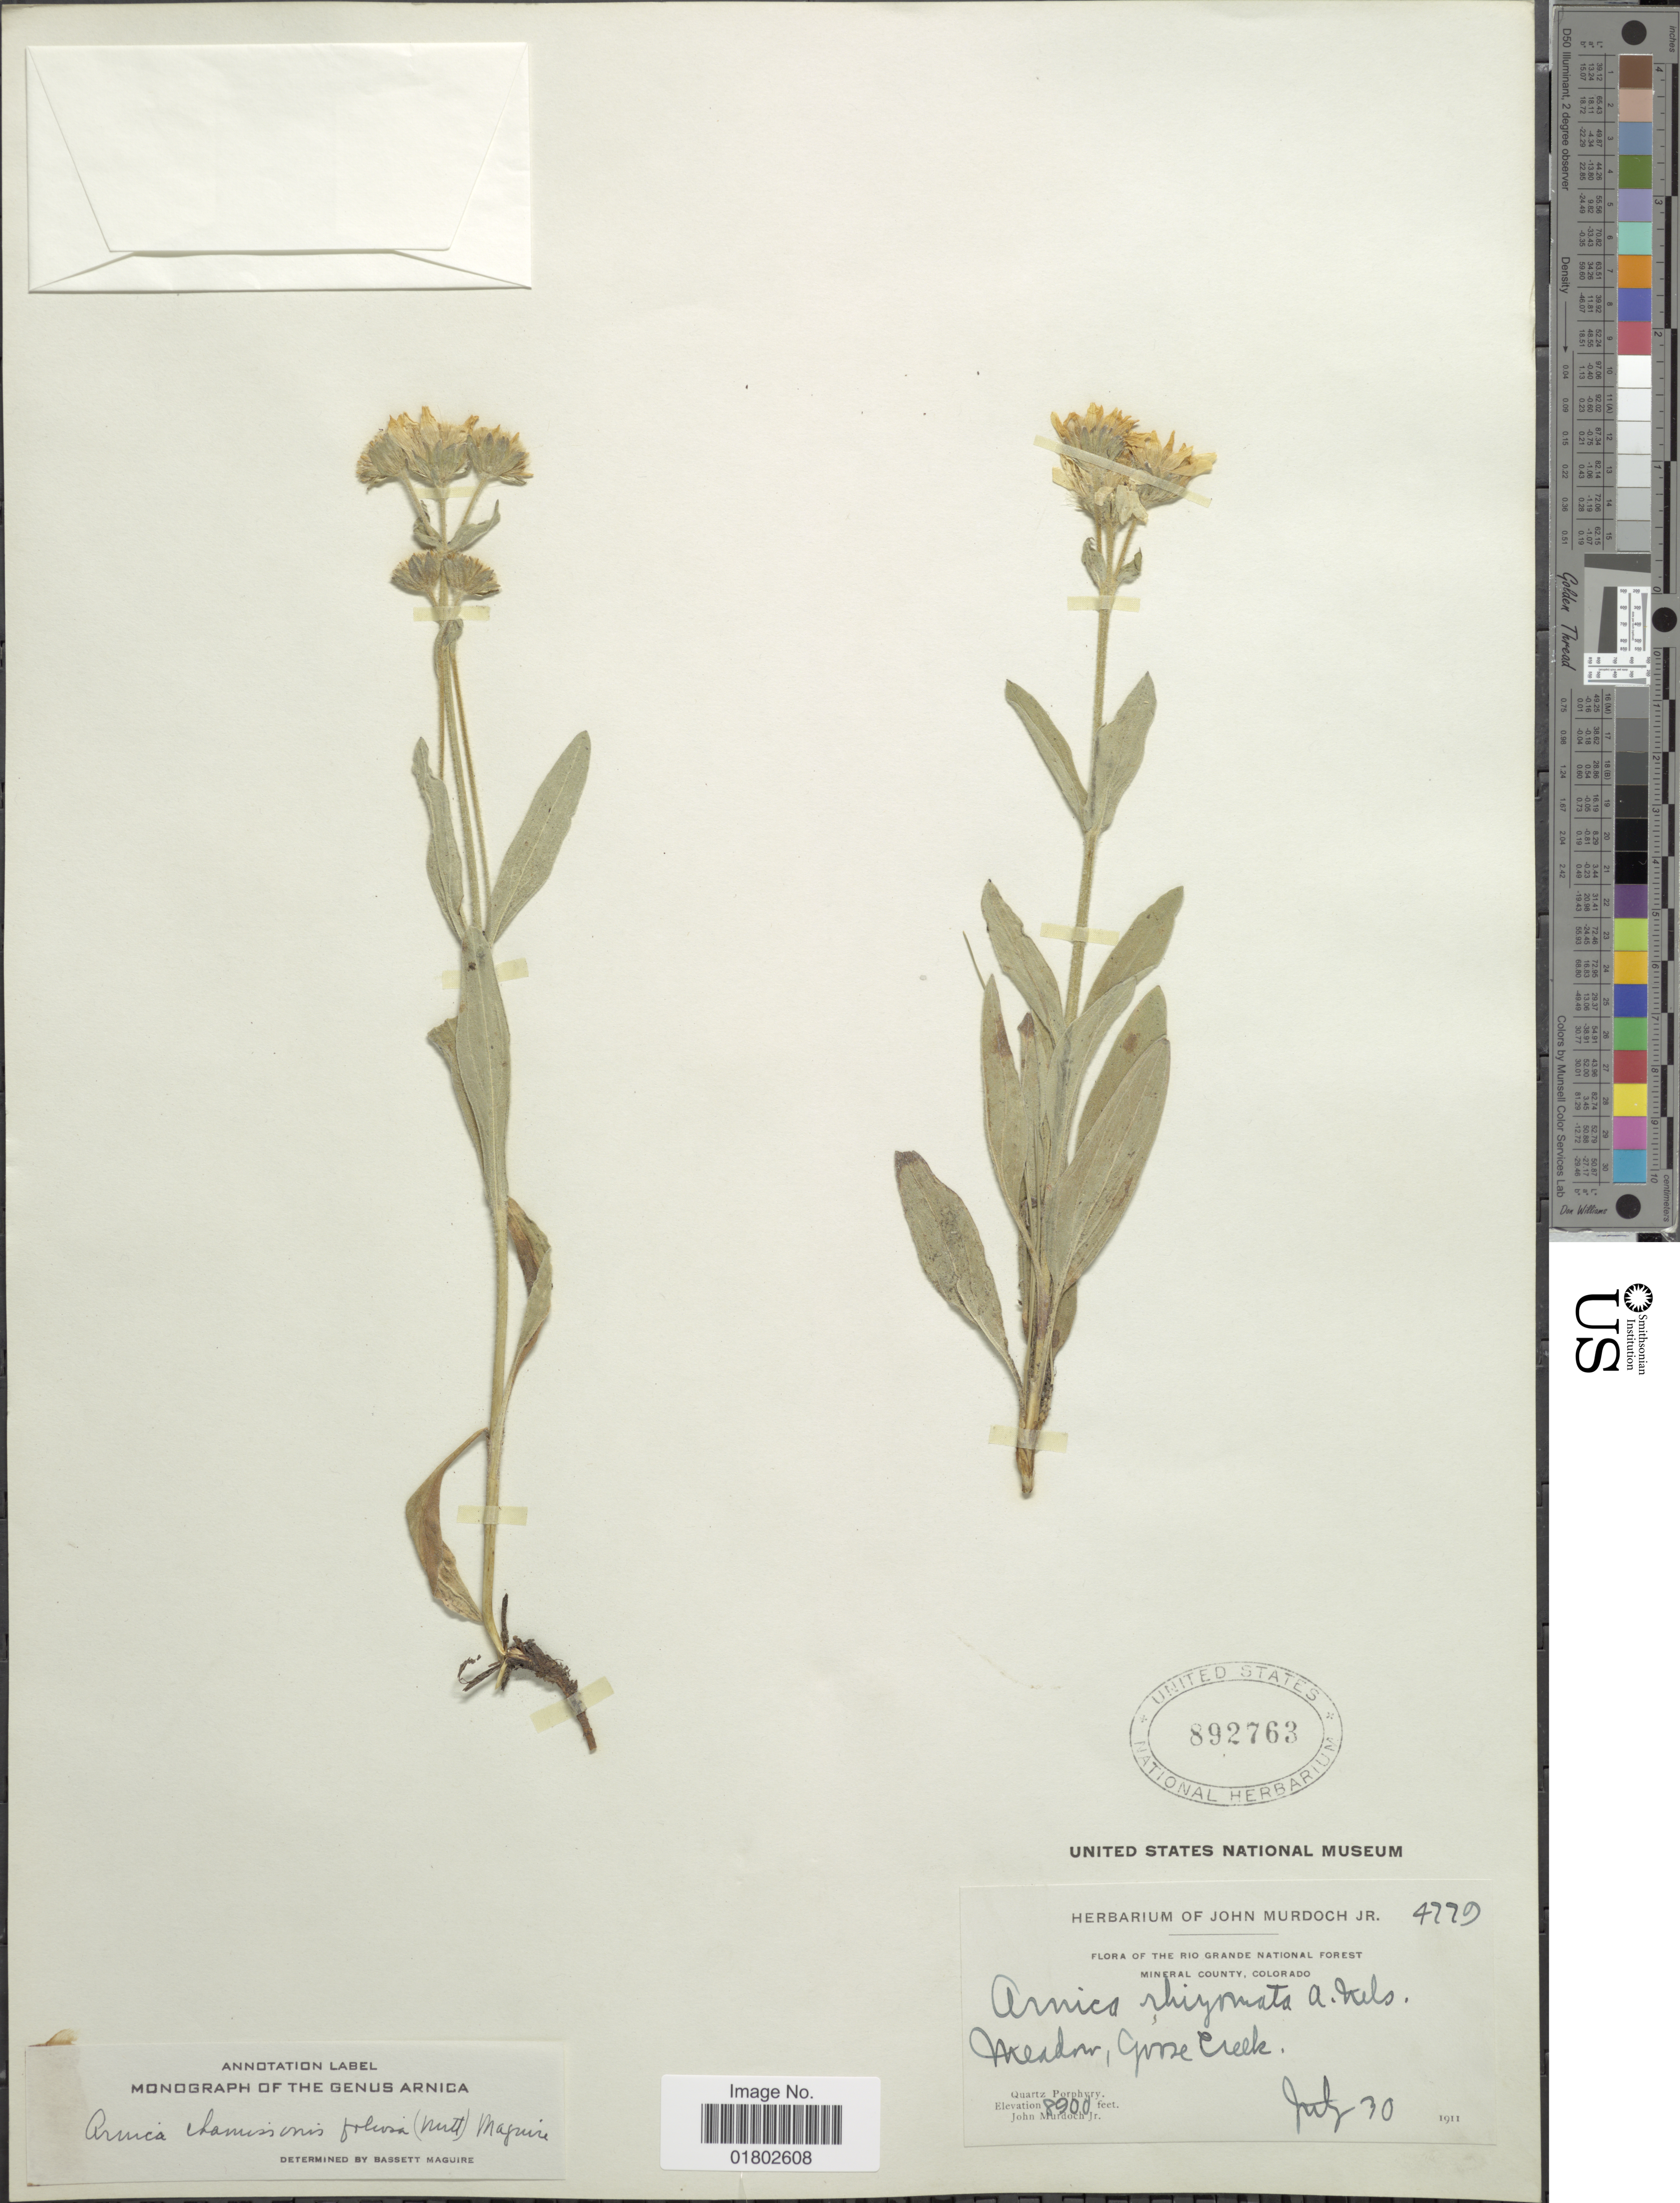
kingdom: Plantae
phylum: Tracheophyta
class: Magnoliopsida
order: Asterales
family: Asteraceae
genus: Arnica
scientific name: Arnica chamissonis subsp. foliosa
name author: (Nutt.) Maguire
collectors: J. Murdoch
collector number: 4779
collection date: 1911-07-30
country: United States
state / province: Colorado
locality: Rio Grande National Forest, Mineral County, Goose Creek, Quartz Porphyry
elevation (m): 2713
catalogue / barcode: US 892763